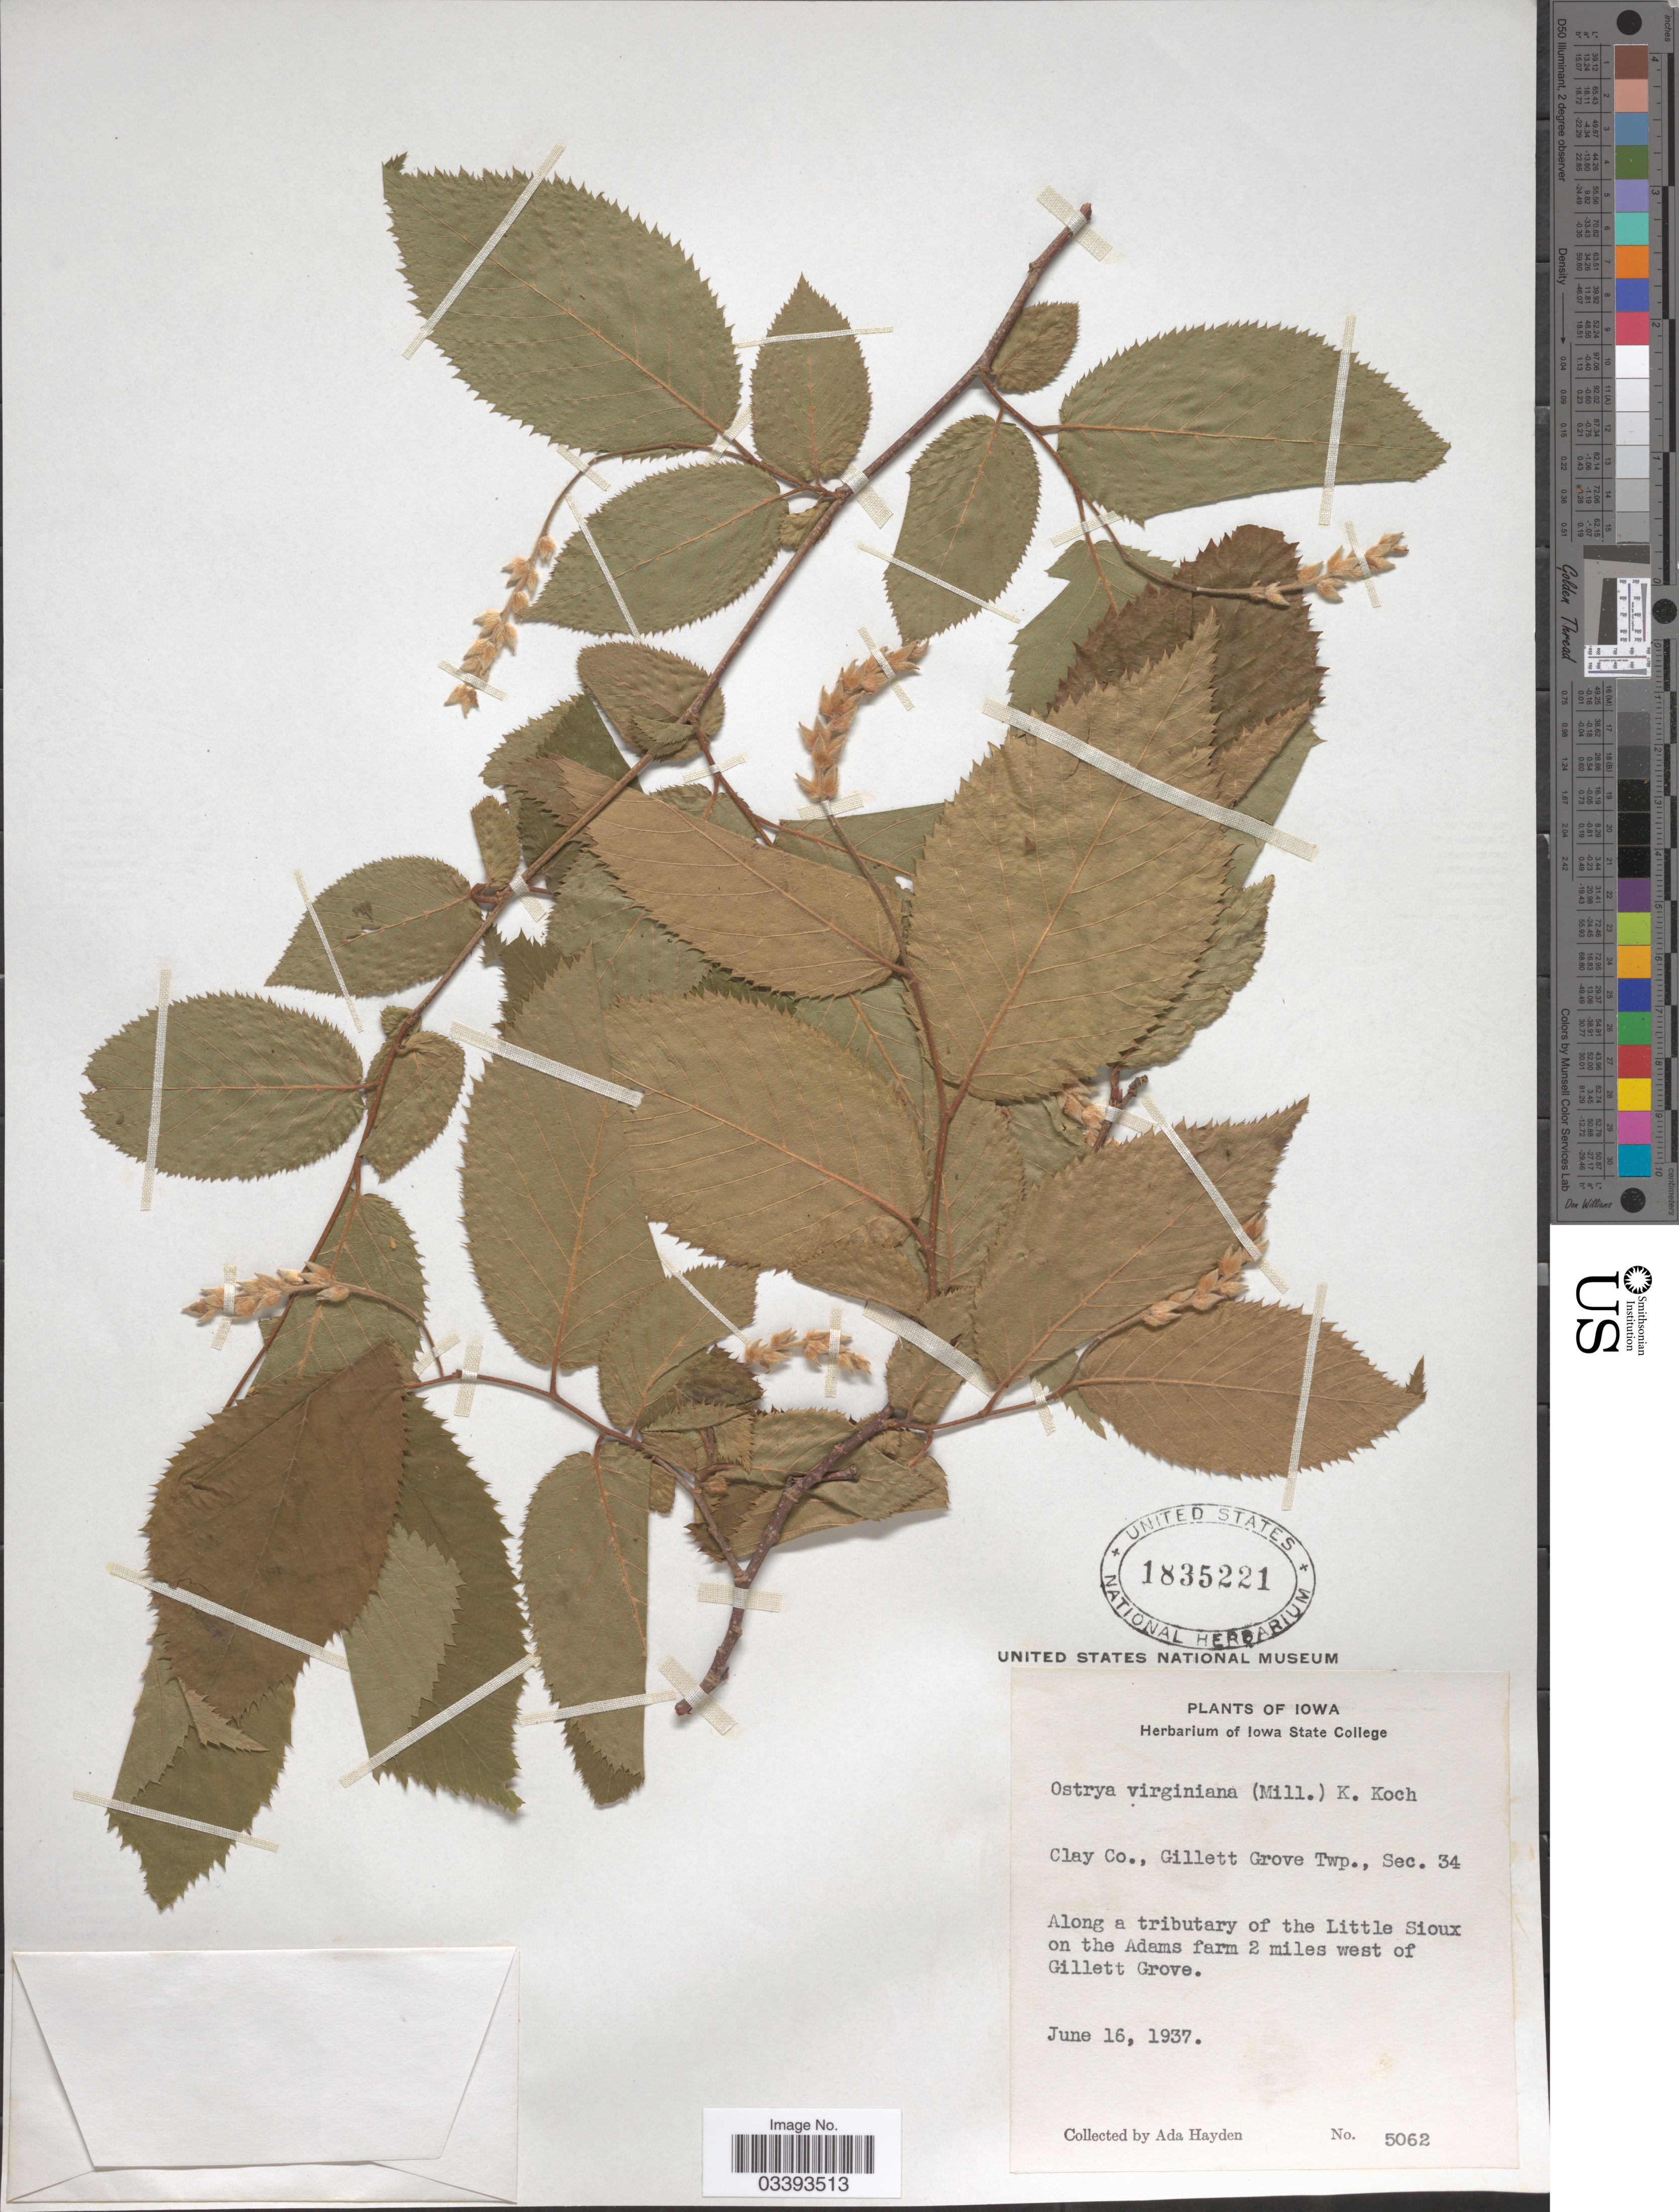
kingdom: Plantae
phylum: Tracheophyta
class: Magnoliopsida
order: Fagales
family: Betulaceae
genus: Ostrya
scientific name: Ostrya virginiana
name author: (Mill.) K. Koch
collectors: Ada Hayden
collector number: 5062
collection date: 1937-06-16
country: United States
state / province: Iowa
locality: Clay Co., Gillett Grove Twp., Sec. 34. Along a tributary of the Little Sioux on the Adams farm 2 miles west of Gillett Grove.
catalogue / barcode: US 1835221